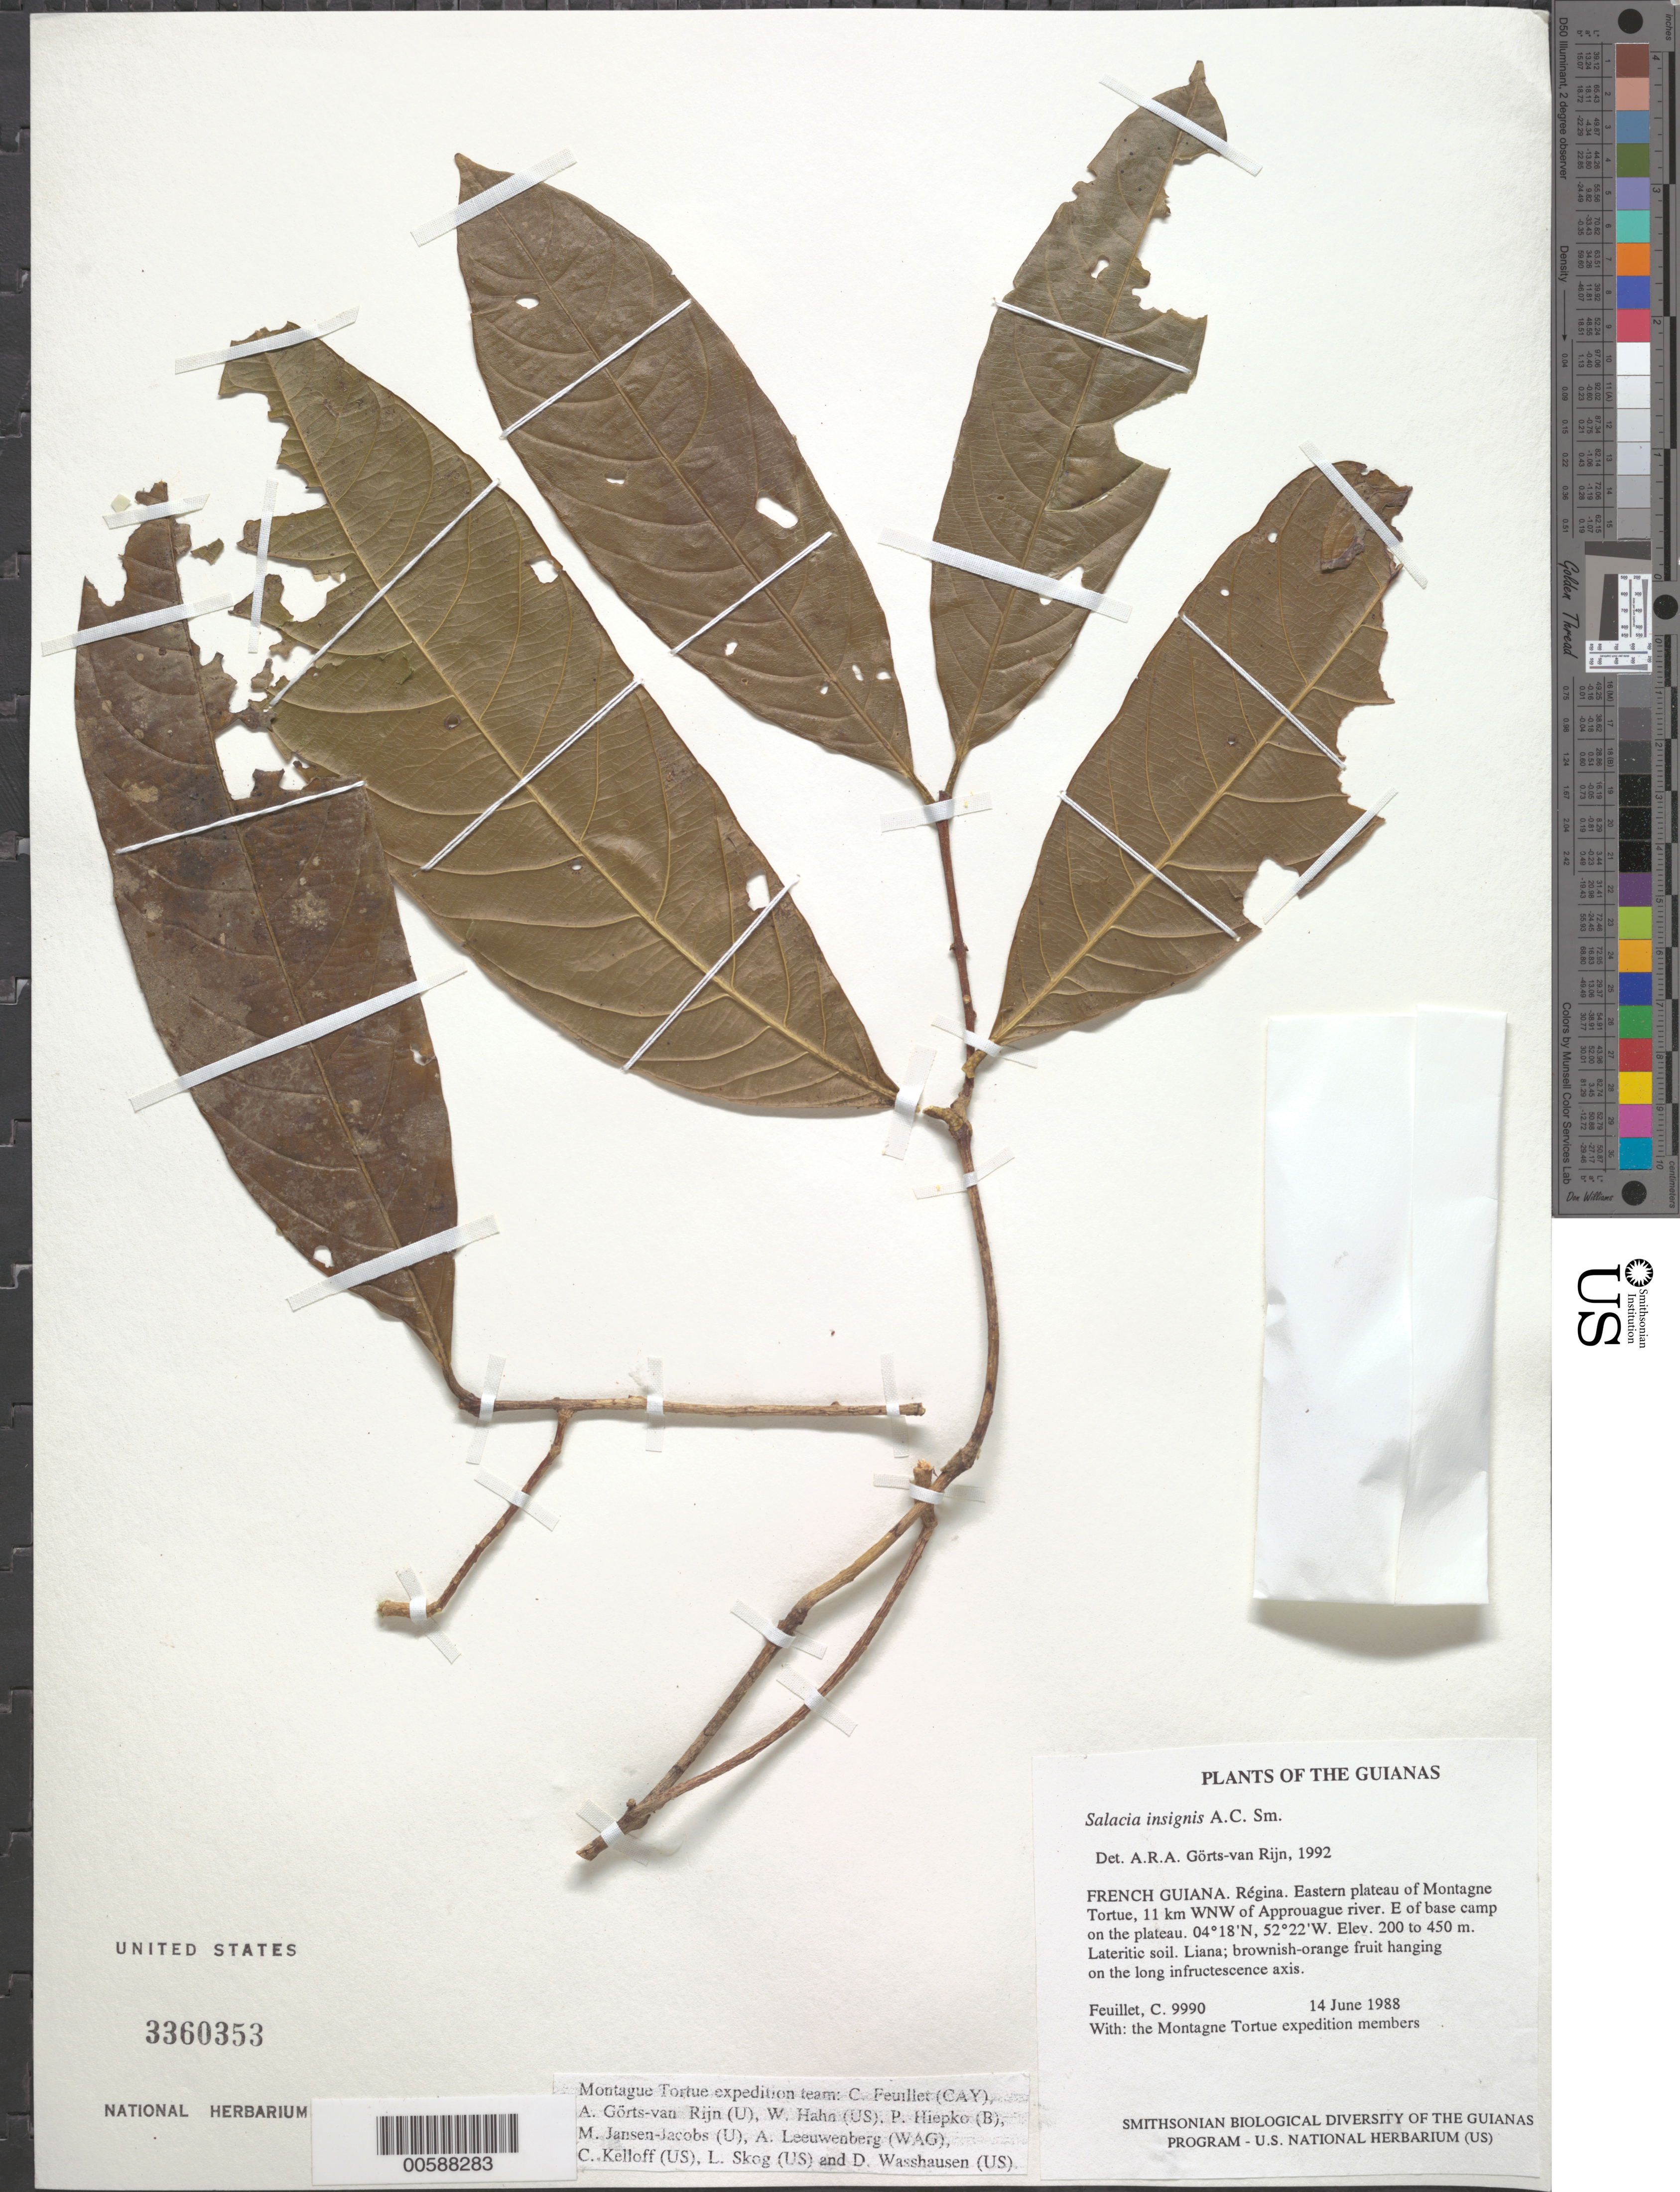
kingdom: Plantae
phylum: Tracheophyta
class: Magnoliopsida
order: Celastrales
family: Celastraceae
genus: Salacia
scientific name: Salacia insignis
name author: A.C. Sm.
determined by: Görts-van Rijn, A. R. A.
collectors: C. Feuillet & Montagne Torte Exped. members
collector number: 9990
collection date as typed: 14 June 1988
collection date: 1988-06-14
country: French Guiana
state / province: Cayenne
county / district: Regina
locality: Eastern plateau of Montagne Tortue, 11 km WNW of Approuague river. E of base camp on the plateau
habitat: Lateritic soil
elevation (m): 200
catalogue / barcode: US 3360353